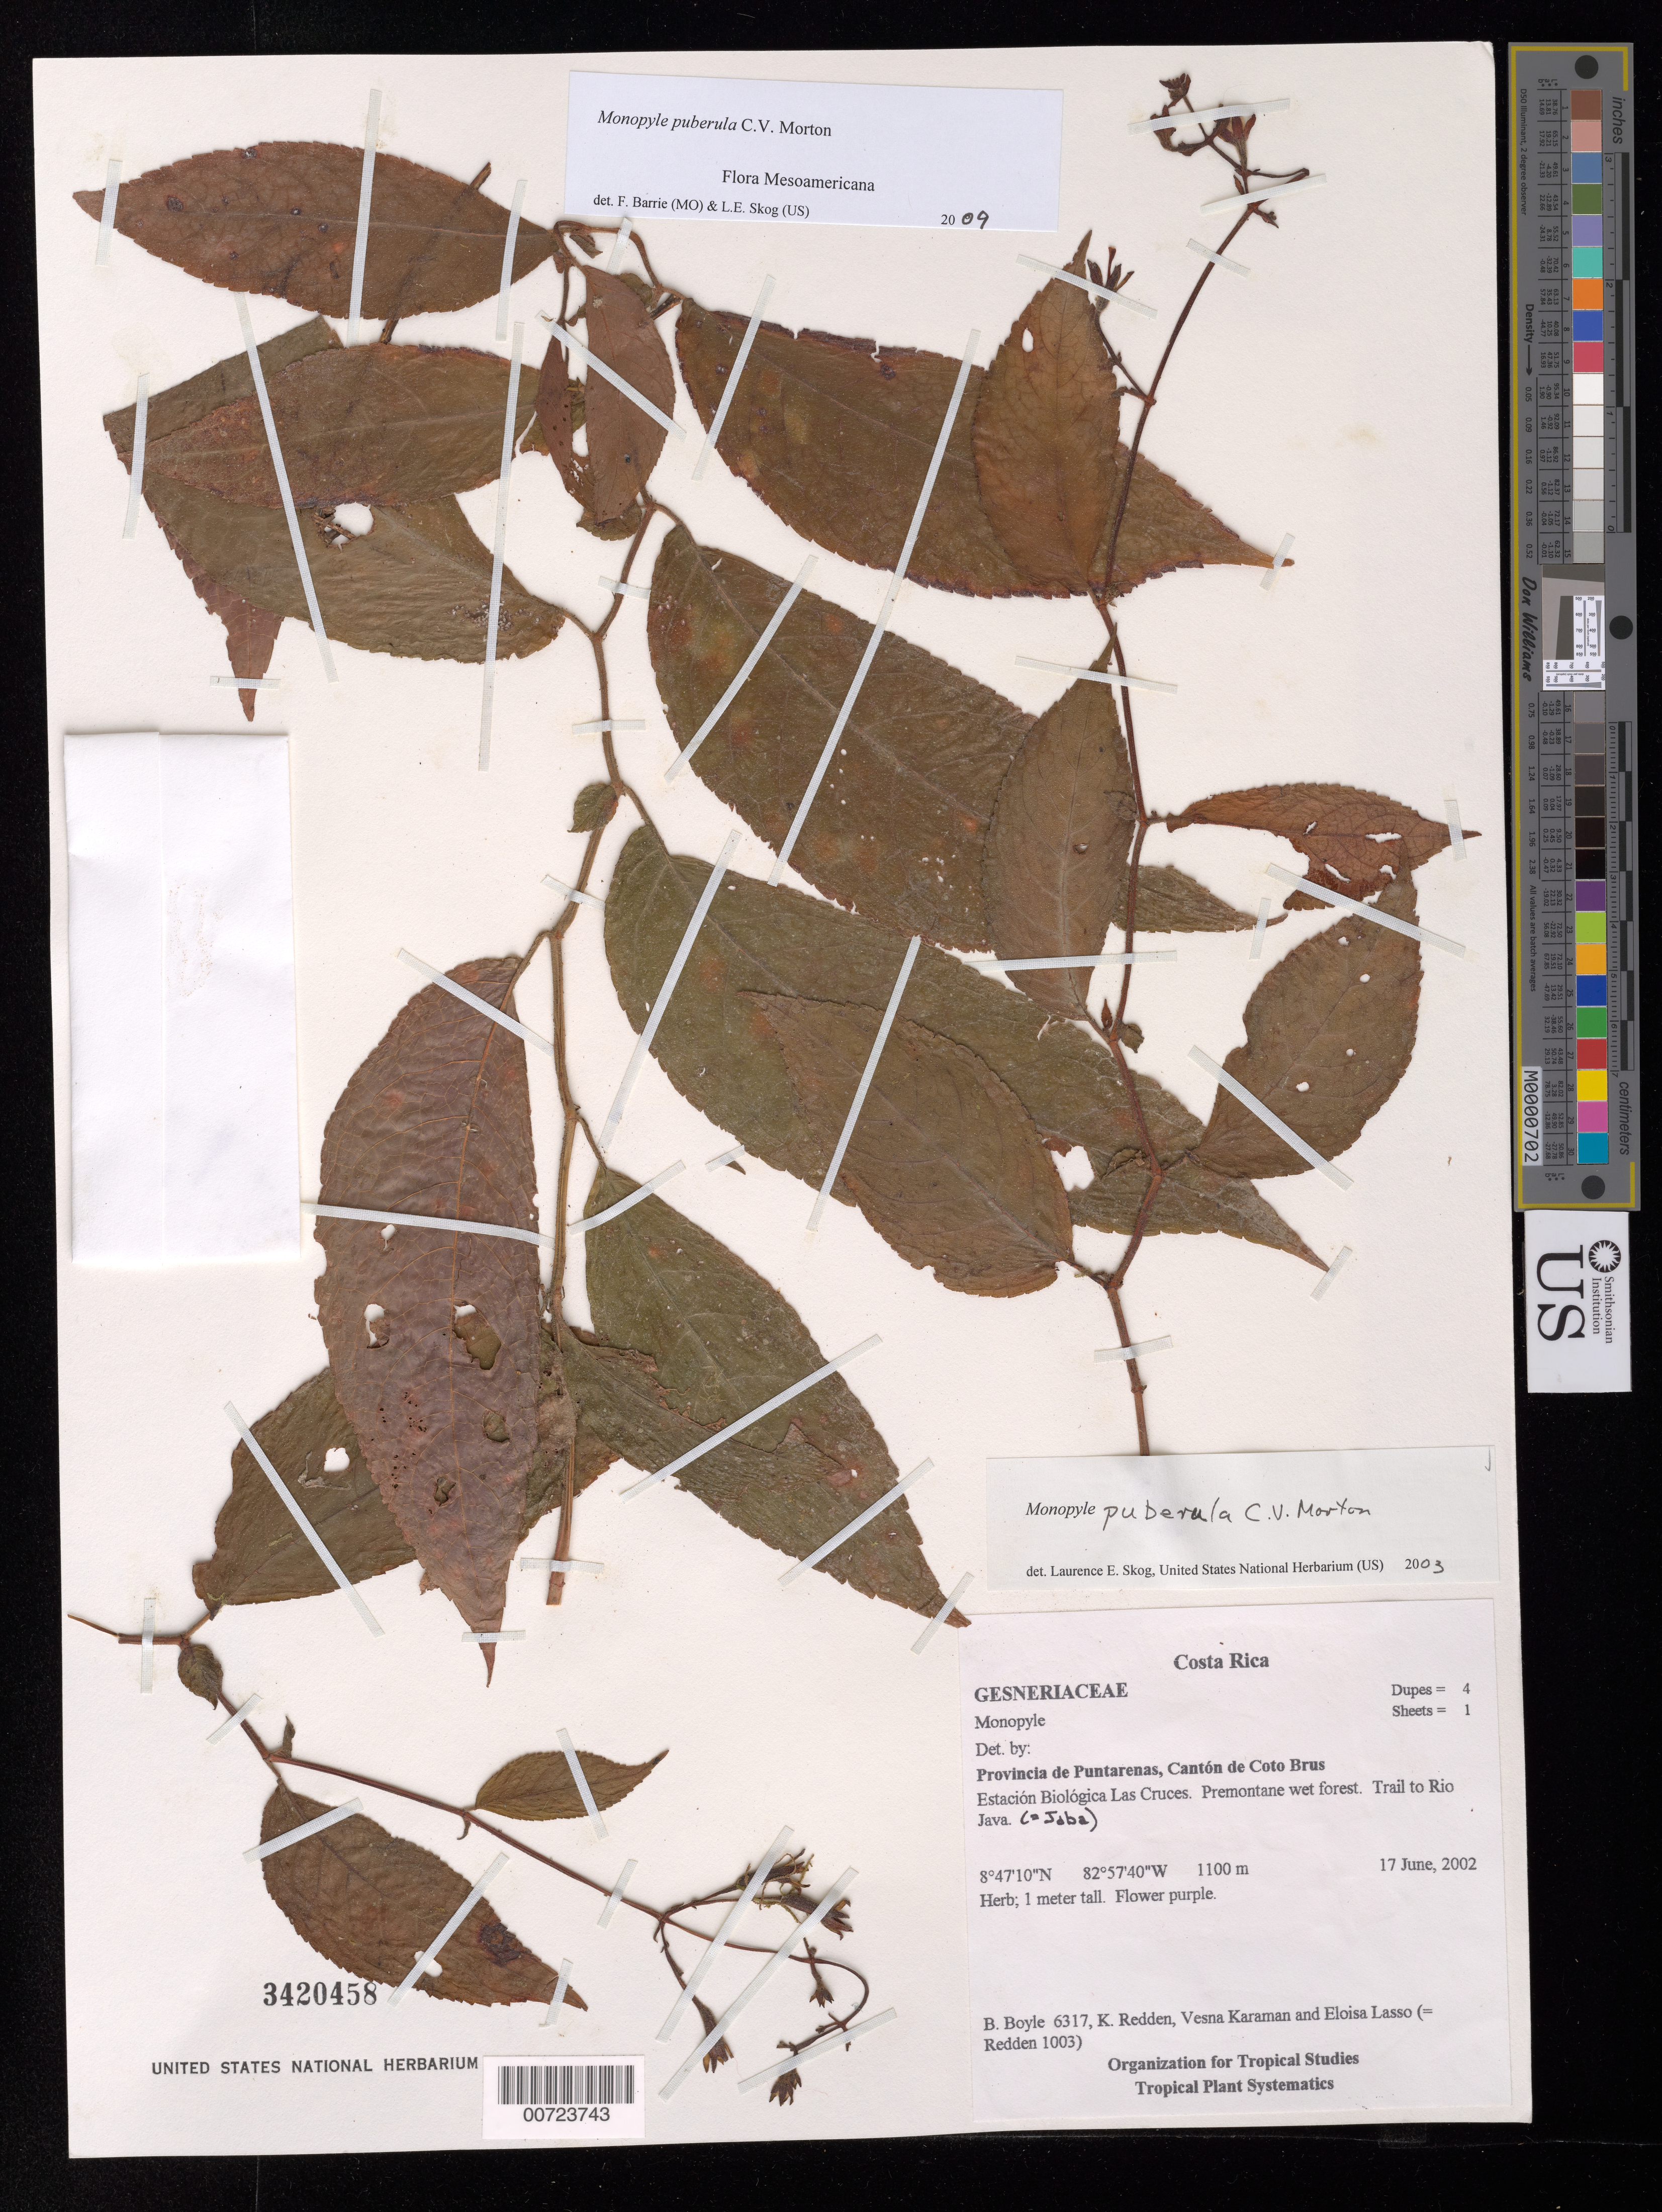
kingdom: Plantae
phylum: Tracheophyta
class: Magnoliopsida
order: Lamiales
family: Gesneriaceae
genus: Monopyle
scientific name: Monopyle puberula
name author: C.V. Morton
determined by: Skog, Laurence E.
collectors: B. Boyle, K. M. Redden, V. Karaman & E. Lasso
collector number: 6317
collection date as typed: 17 Jun 2002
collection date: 2002-06-17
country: Costa Rica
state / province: Puntarenas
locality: Cantón de Coto Brus; Estación Biológica Las Cruces, trail to Rio Java (=Joba)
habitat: Premontane wet forest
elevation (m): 1100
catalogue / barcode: US 3420458